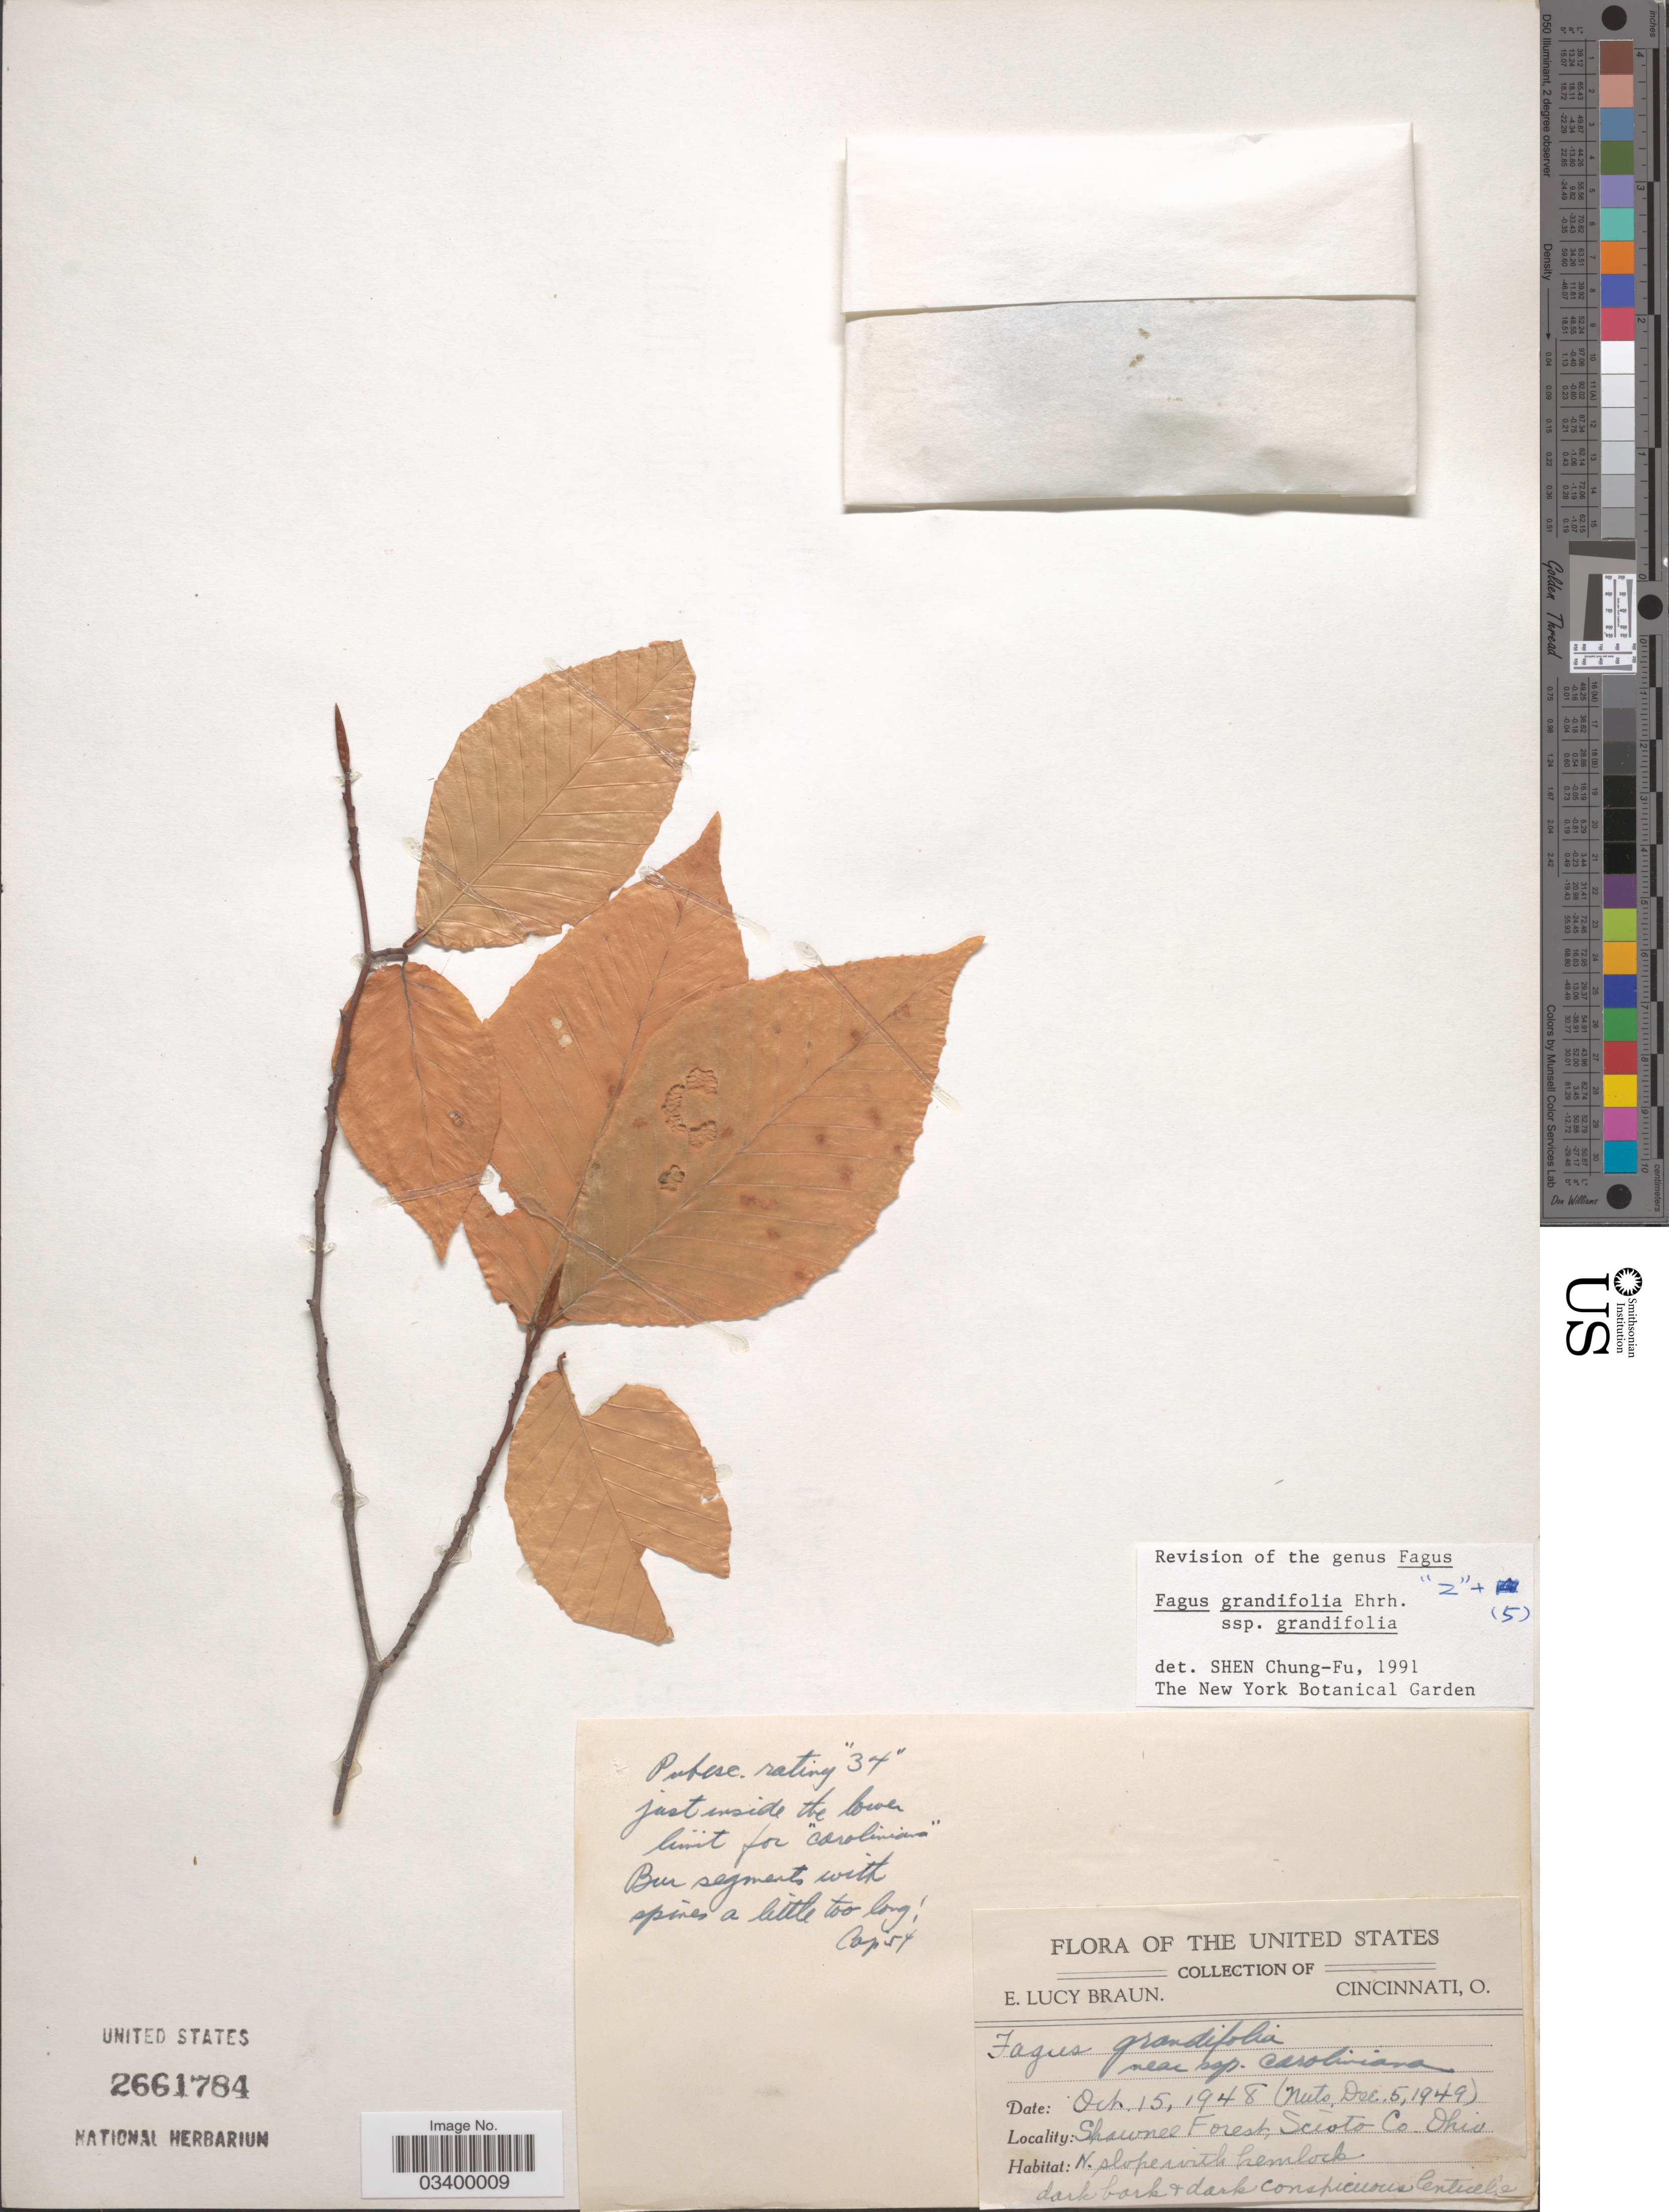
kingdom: Plantae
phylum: Tracheophyta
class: Magnoliopsida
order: Fagales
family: Fagaceae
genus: Fagus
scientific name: Fagus grandifolia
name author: Ehrh.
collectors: E. L. Braun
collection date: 1948-10-15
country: United States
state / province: Ohio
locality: Shawnee Forest, Scioto Co.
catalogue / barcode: US 2661784